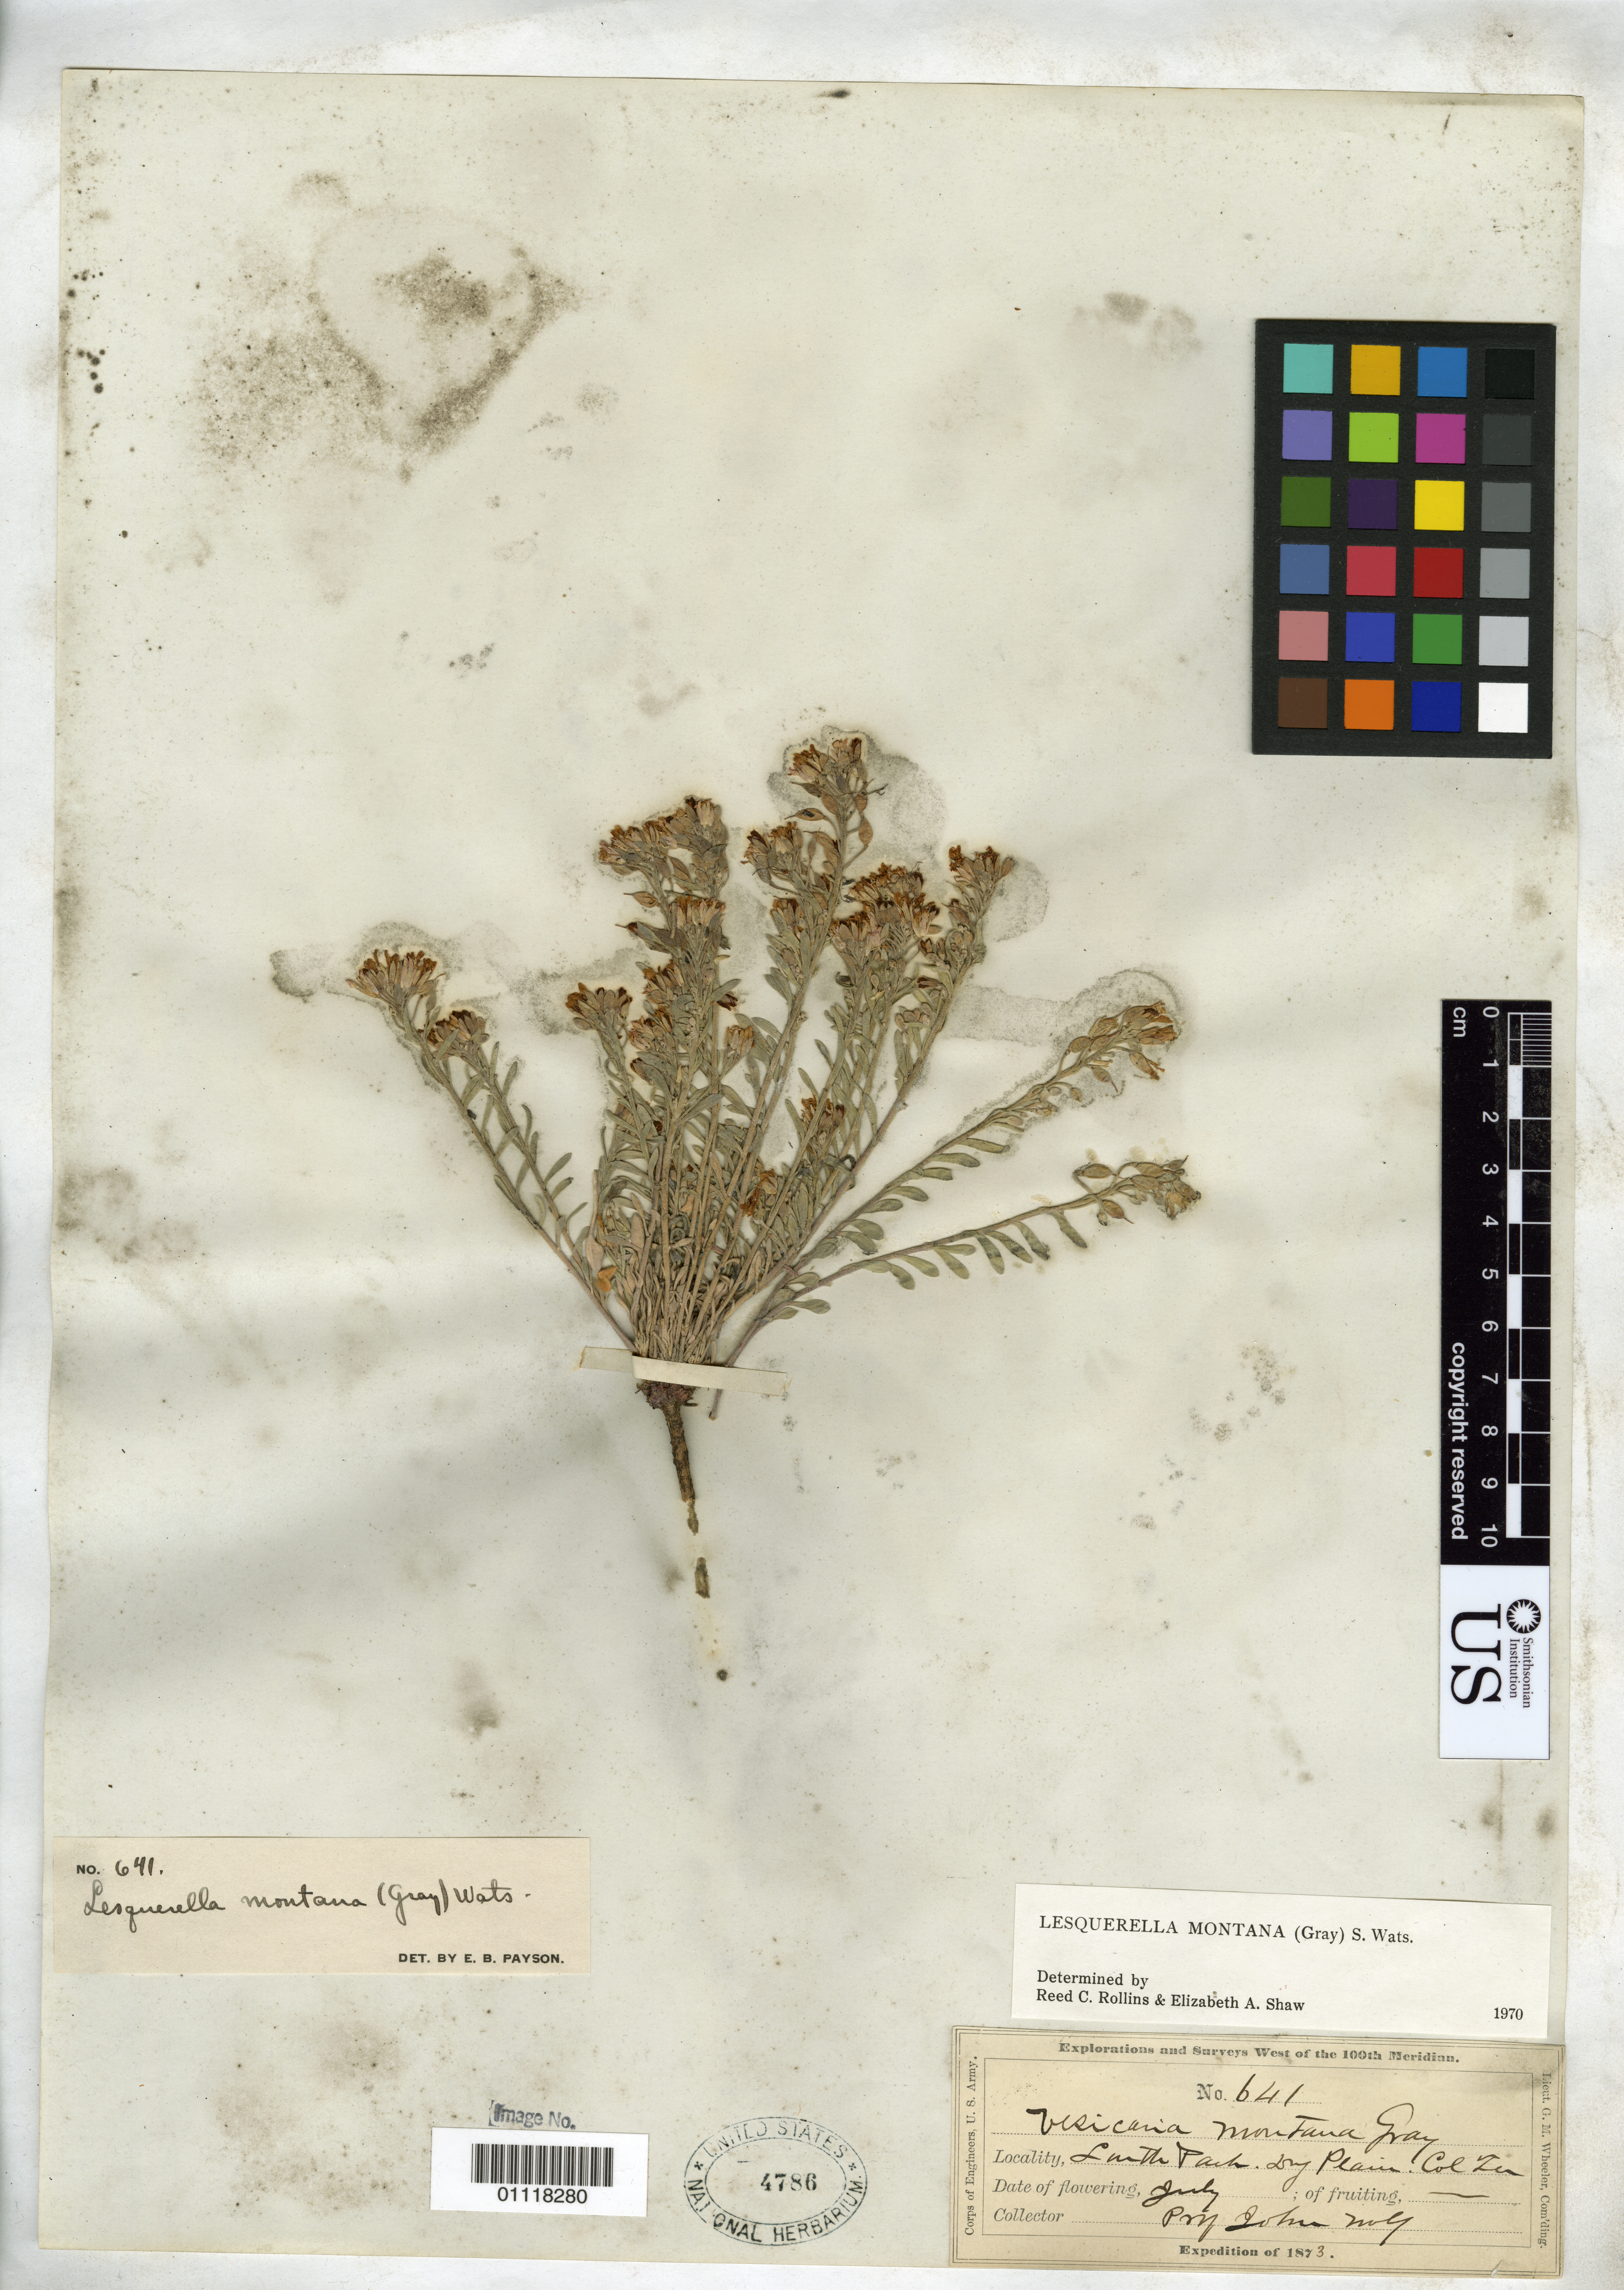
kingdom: Plantae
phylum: Tracheophyta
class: Magnoliopsida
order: Brassicales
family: Brassicaceae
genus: Lesquerella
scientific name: Lesquerella montana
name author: (A. Gray) S. Watson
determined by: Rollins, R. C.; Shaw, E. A.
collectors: J. Wolfe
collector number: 641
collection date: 1873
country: United States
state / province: Colorado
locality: South Park, Dry Plain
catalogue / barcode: US 4786